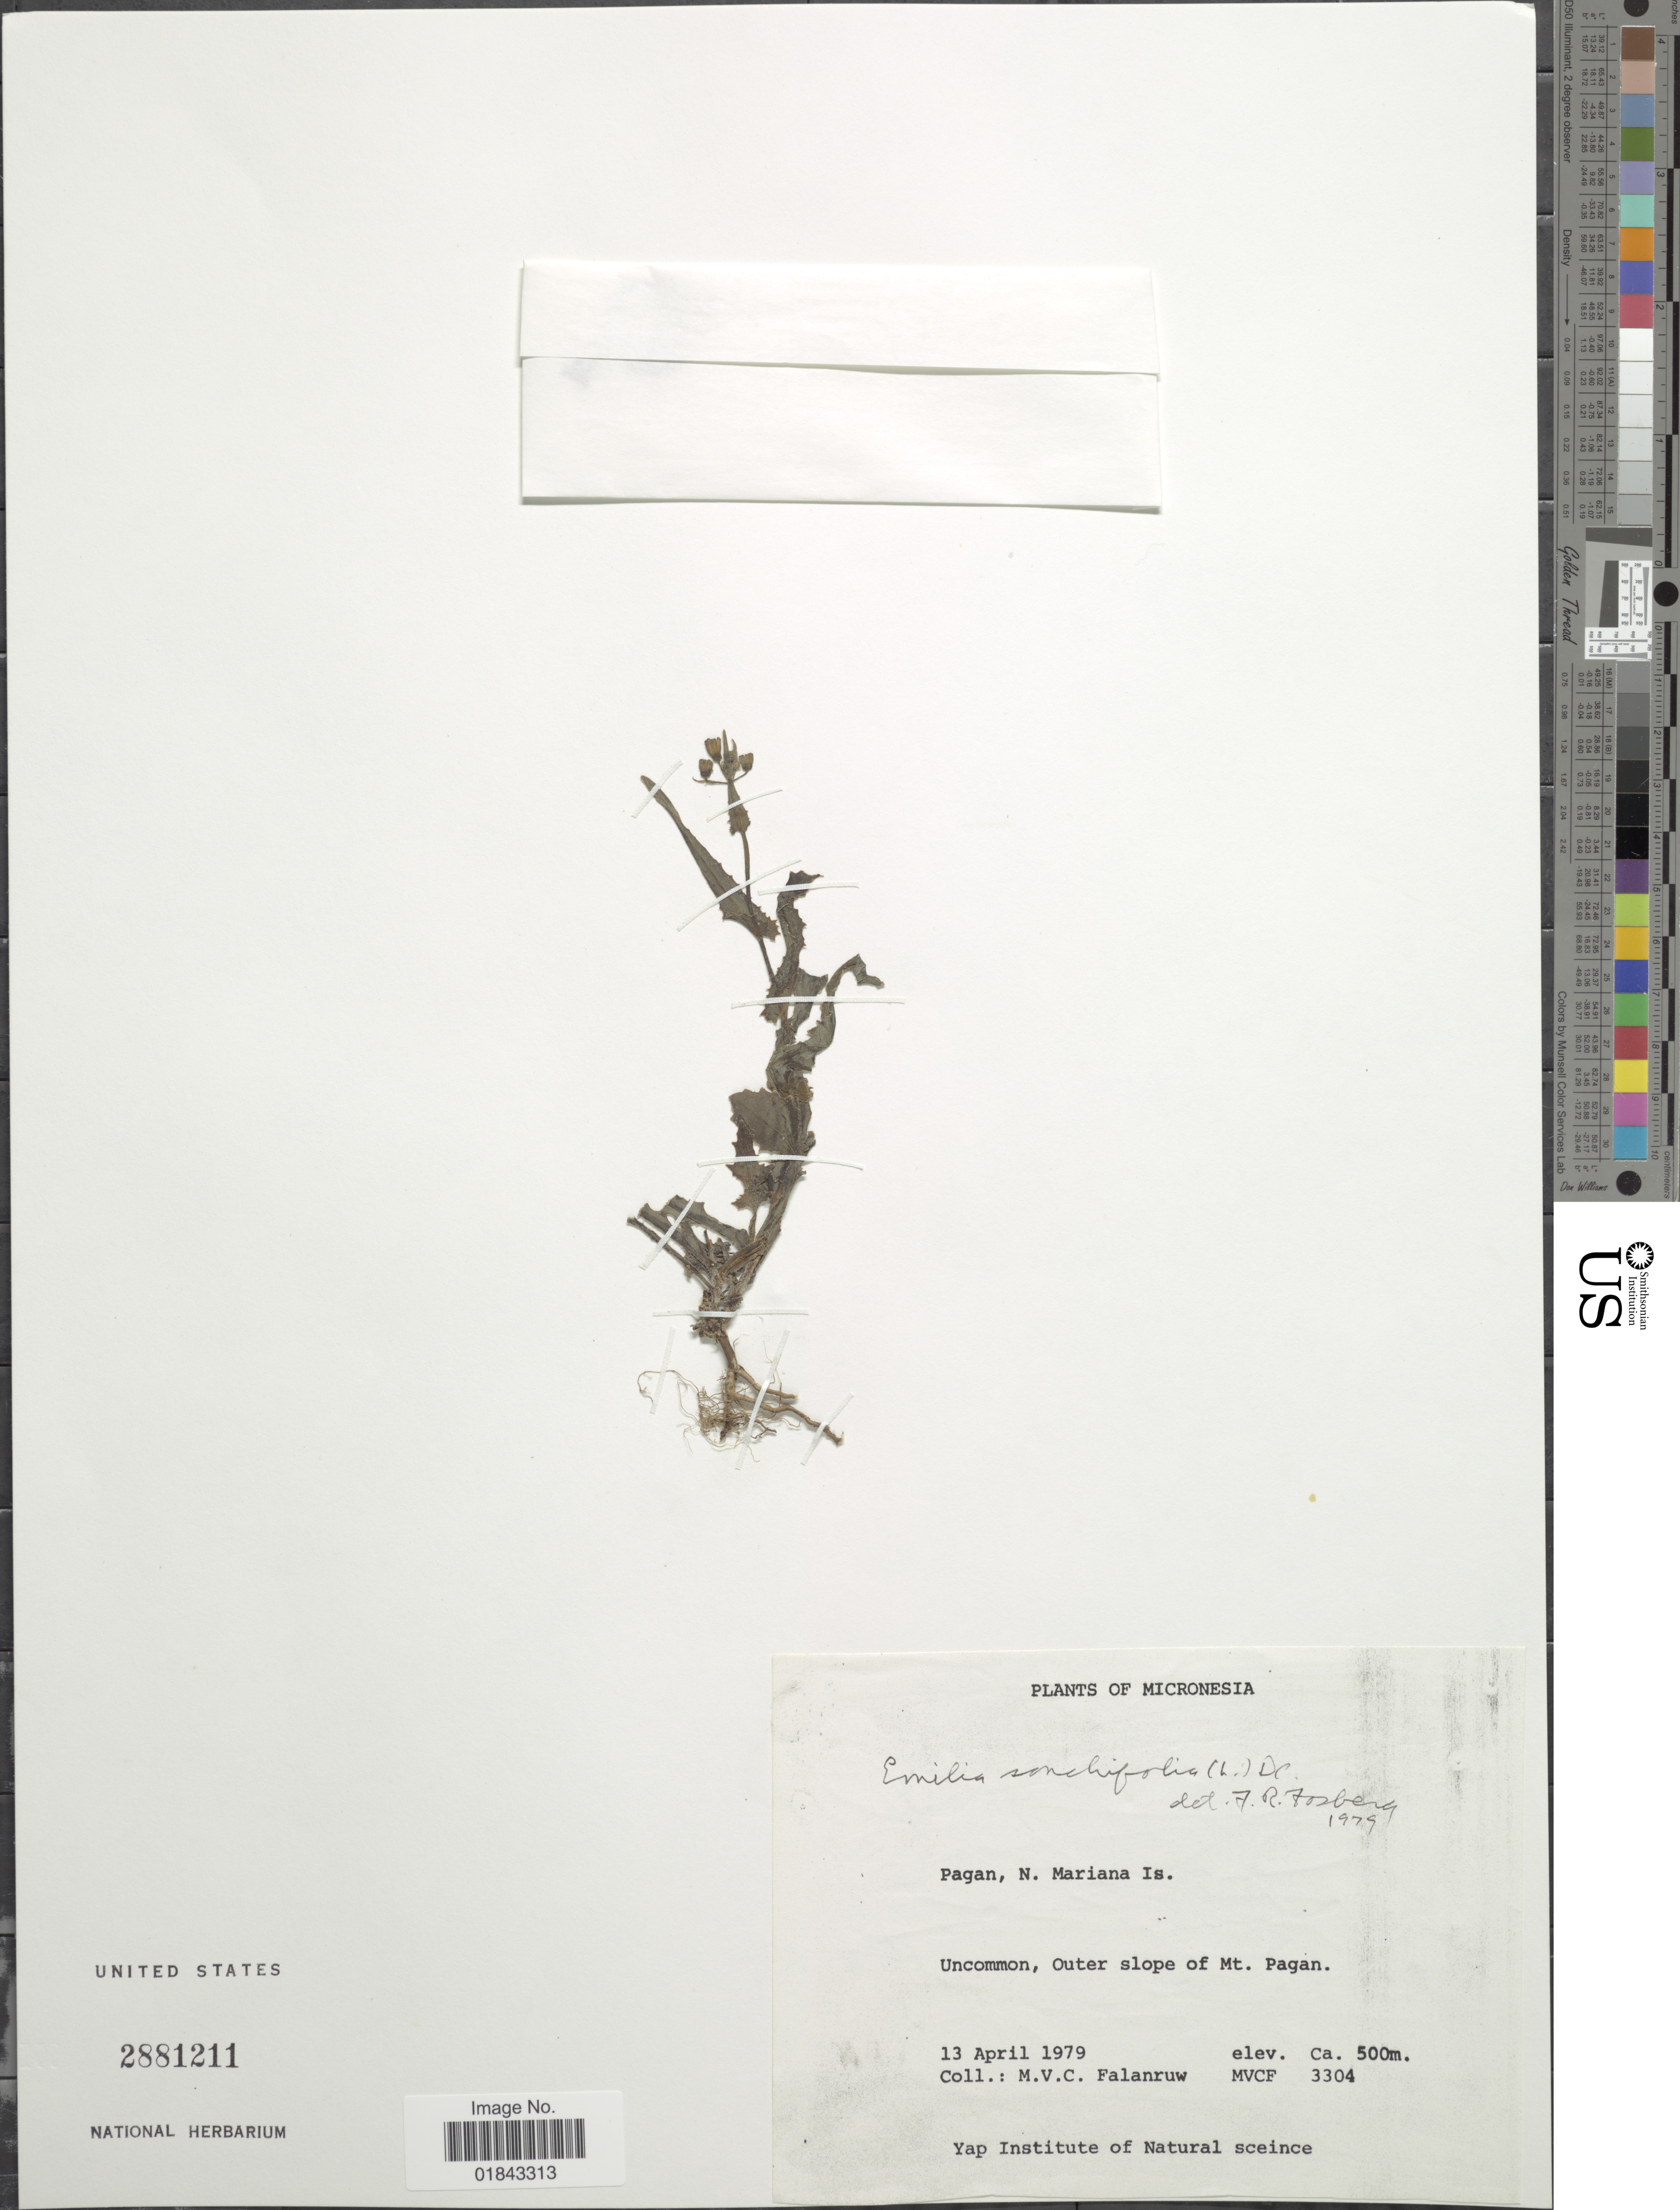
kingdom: Plantae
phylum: Tracheophyta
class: Magnoliopsida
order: Asterales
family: Asteraceae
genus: Emilia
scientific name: Emilia sonchifolia var. sonchifolia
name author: (L.) DC.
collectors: M. V. Falanruw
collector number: MVCF3304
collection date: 1979-04-13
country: Northern Mariana Islands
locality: Micronesia, Pagan, N. Mariana Is., uncommon, outer slope of Mt. Pagan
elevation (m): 500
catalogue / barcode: US 2881211